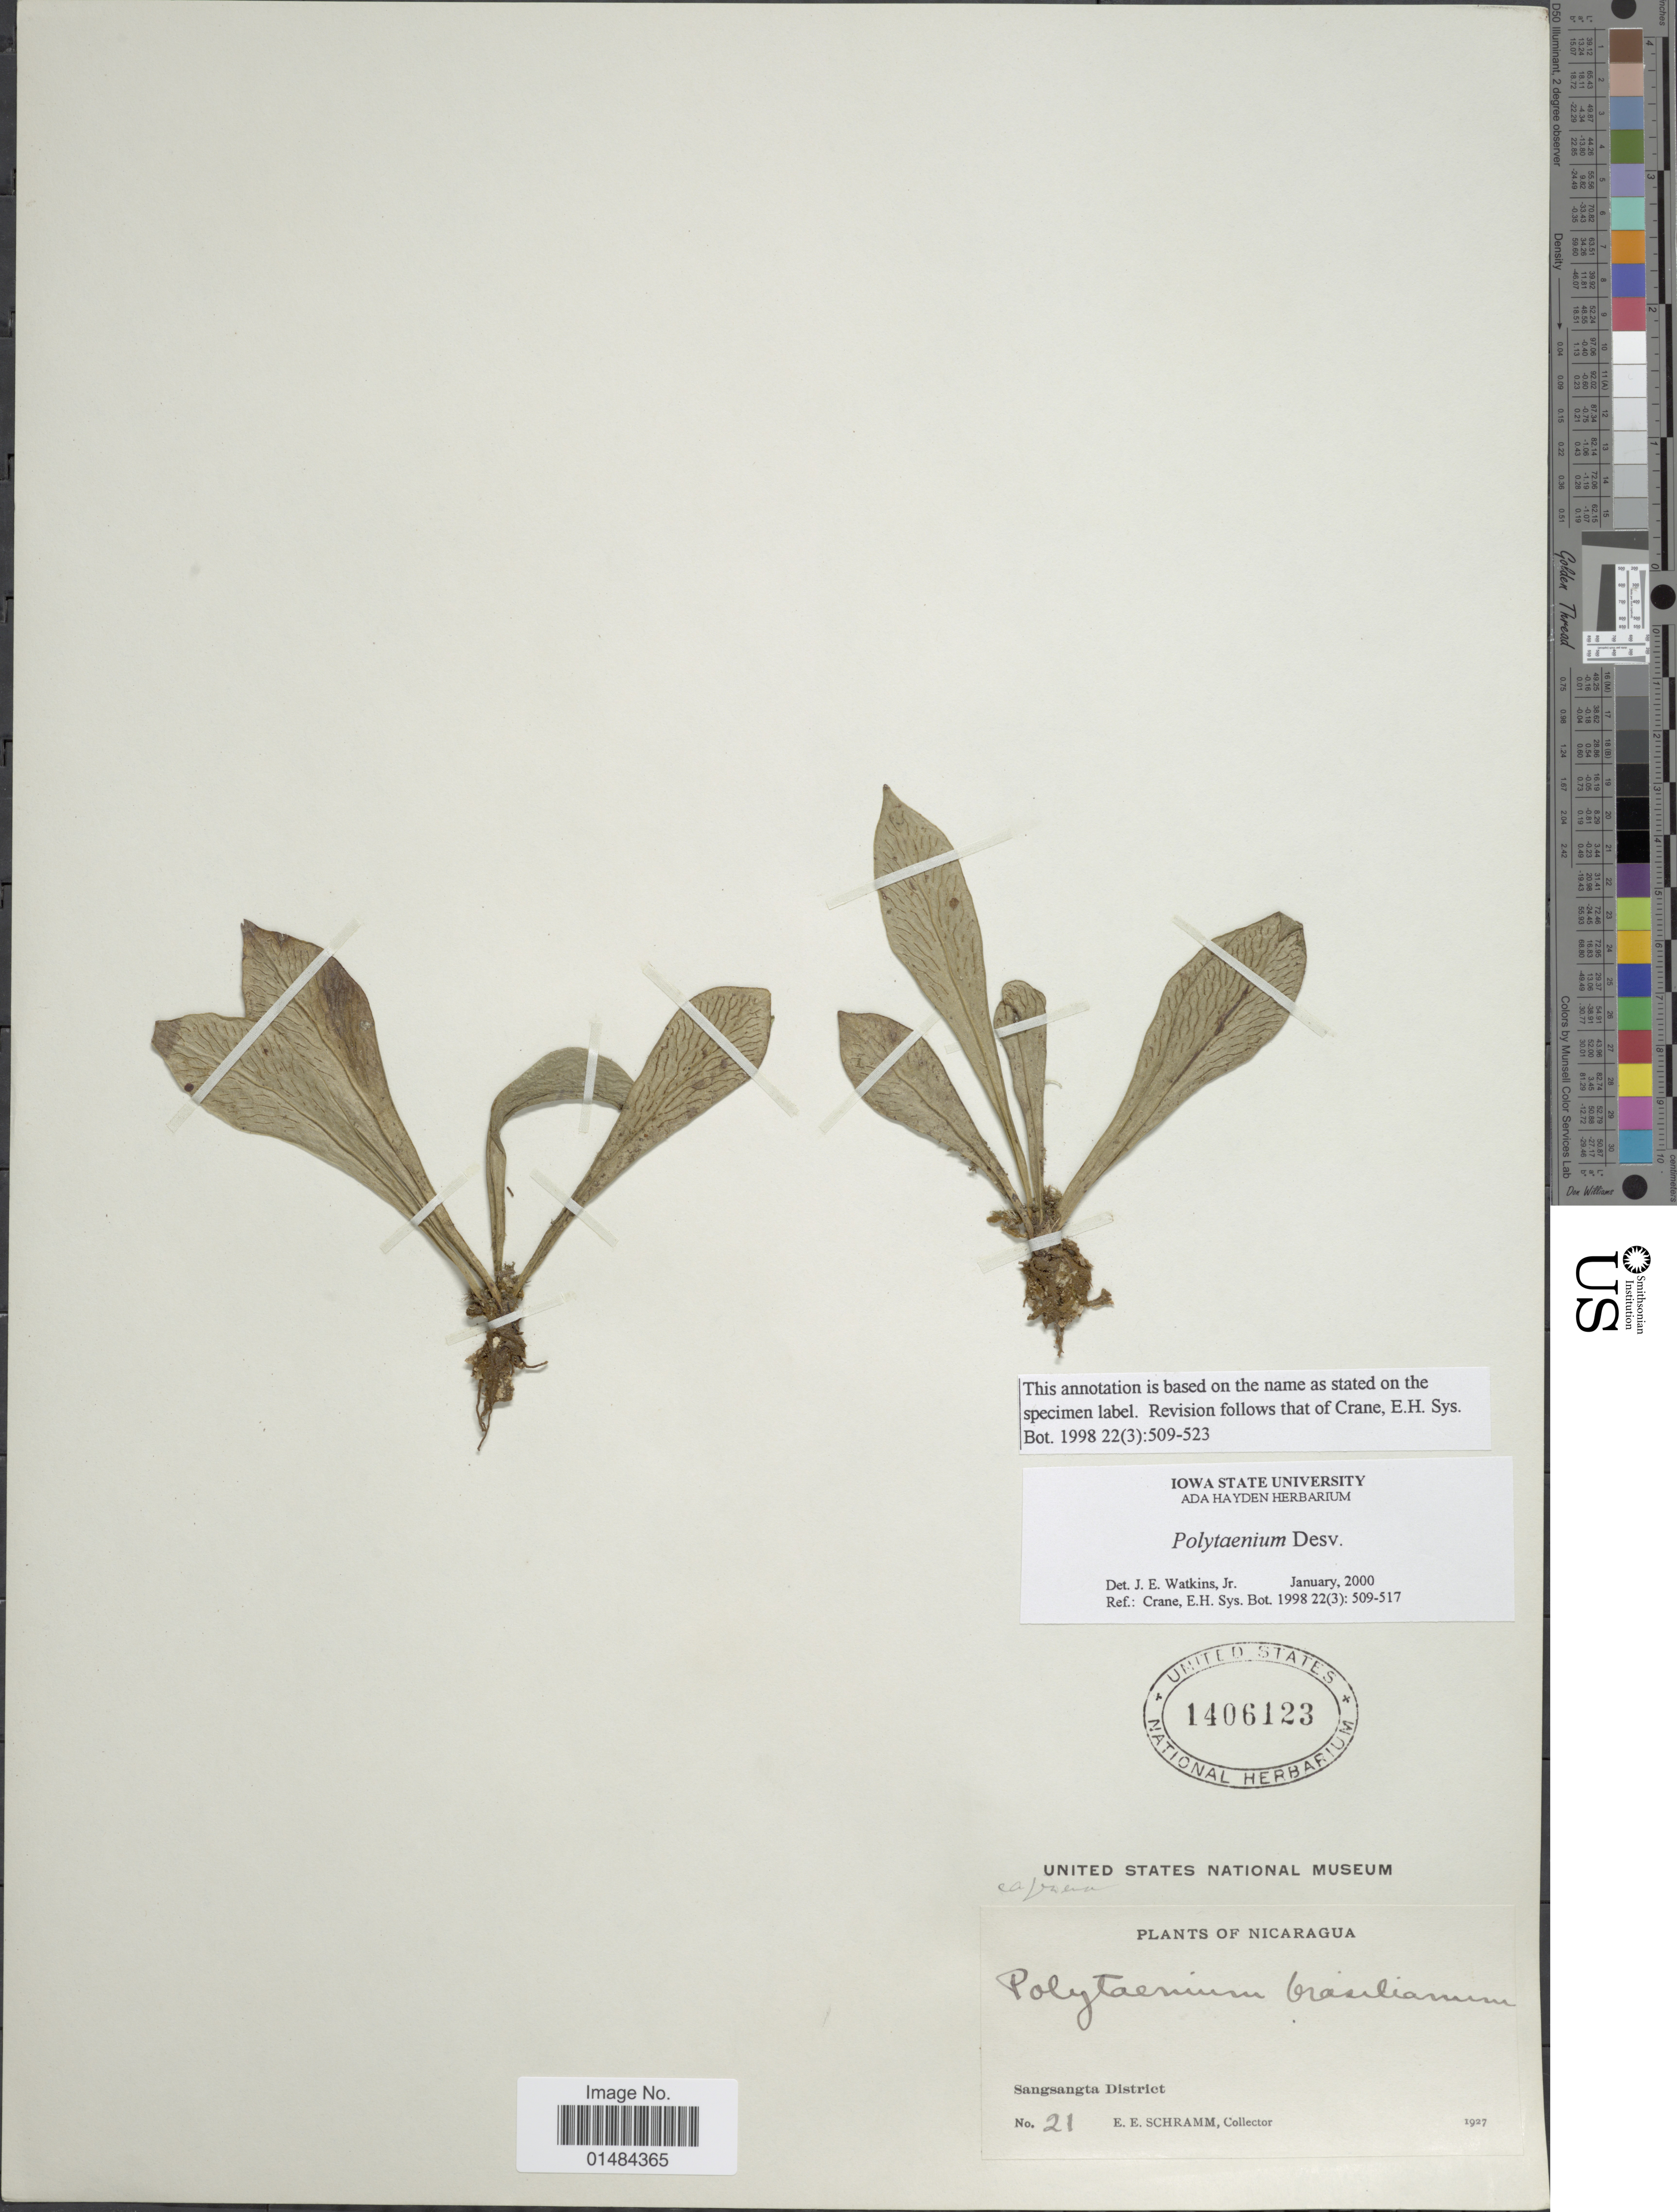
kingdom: Plantae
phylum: Tracheophyta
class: Polypodiopsida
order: Polypodiales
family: Pteridaceae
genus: Polytaenium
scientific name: Polytaenium cajenense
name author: (Desv.) Benedict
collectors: F. E. Schramm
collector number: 21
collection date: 1927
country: Nicaragua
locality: Nicaragua, Sangsangta District.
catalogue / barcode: US 1406123